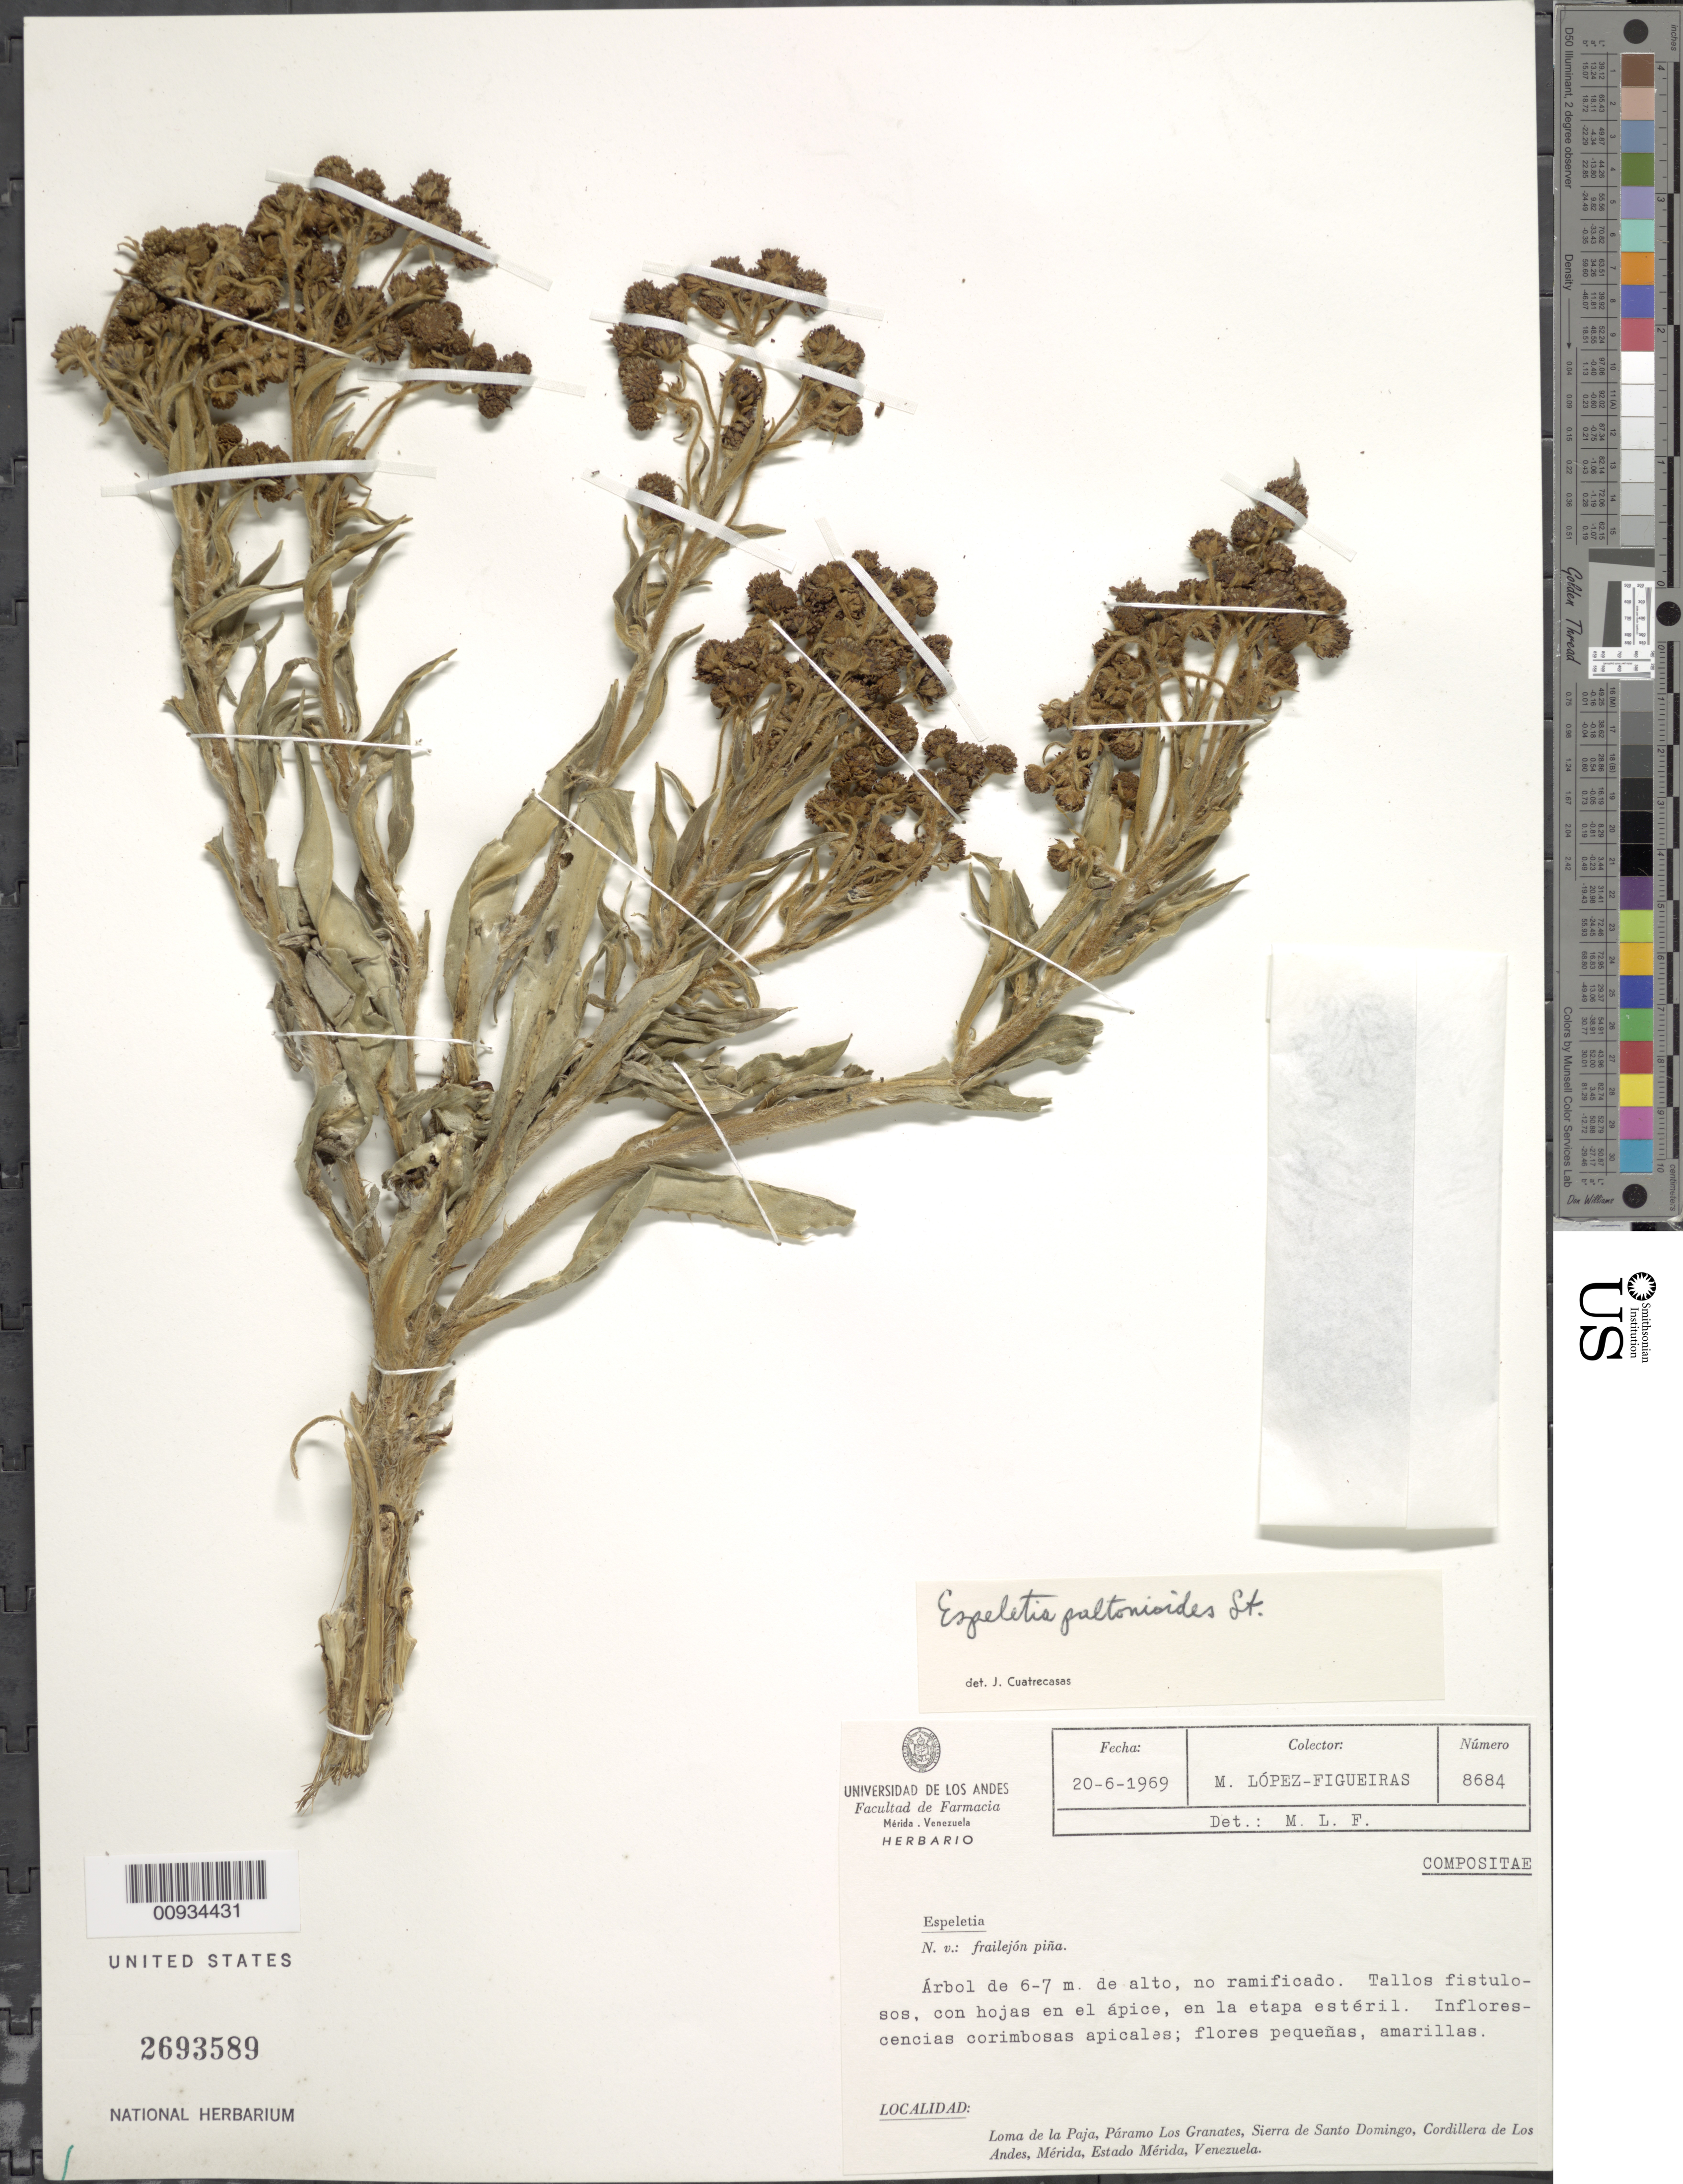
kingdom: Plantae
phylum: Tracheophyta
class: Magnoliopsida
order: Asterales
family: Asteraceae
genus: Ruilopezia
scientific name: Ruilopezia paltonioides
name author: (Standl.) Cuatrec.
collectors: M. López Figueiras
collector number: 8684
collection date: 1969-06-20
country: Venezuela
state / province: Mérida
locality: Loma de la Paja, Paramo Los Granates, Sierra de Santo Domingo, Cordillera de Los Andes, Merida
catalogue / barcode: US 2693589